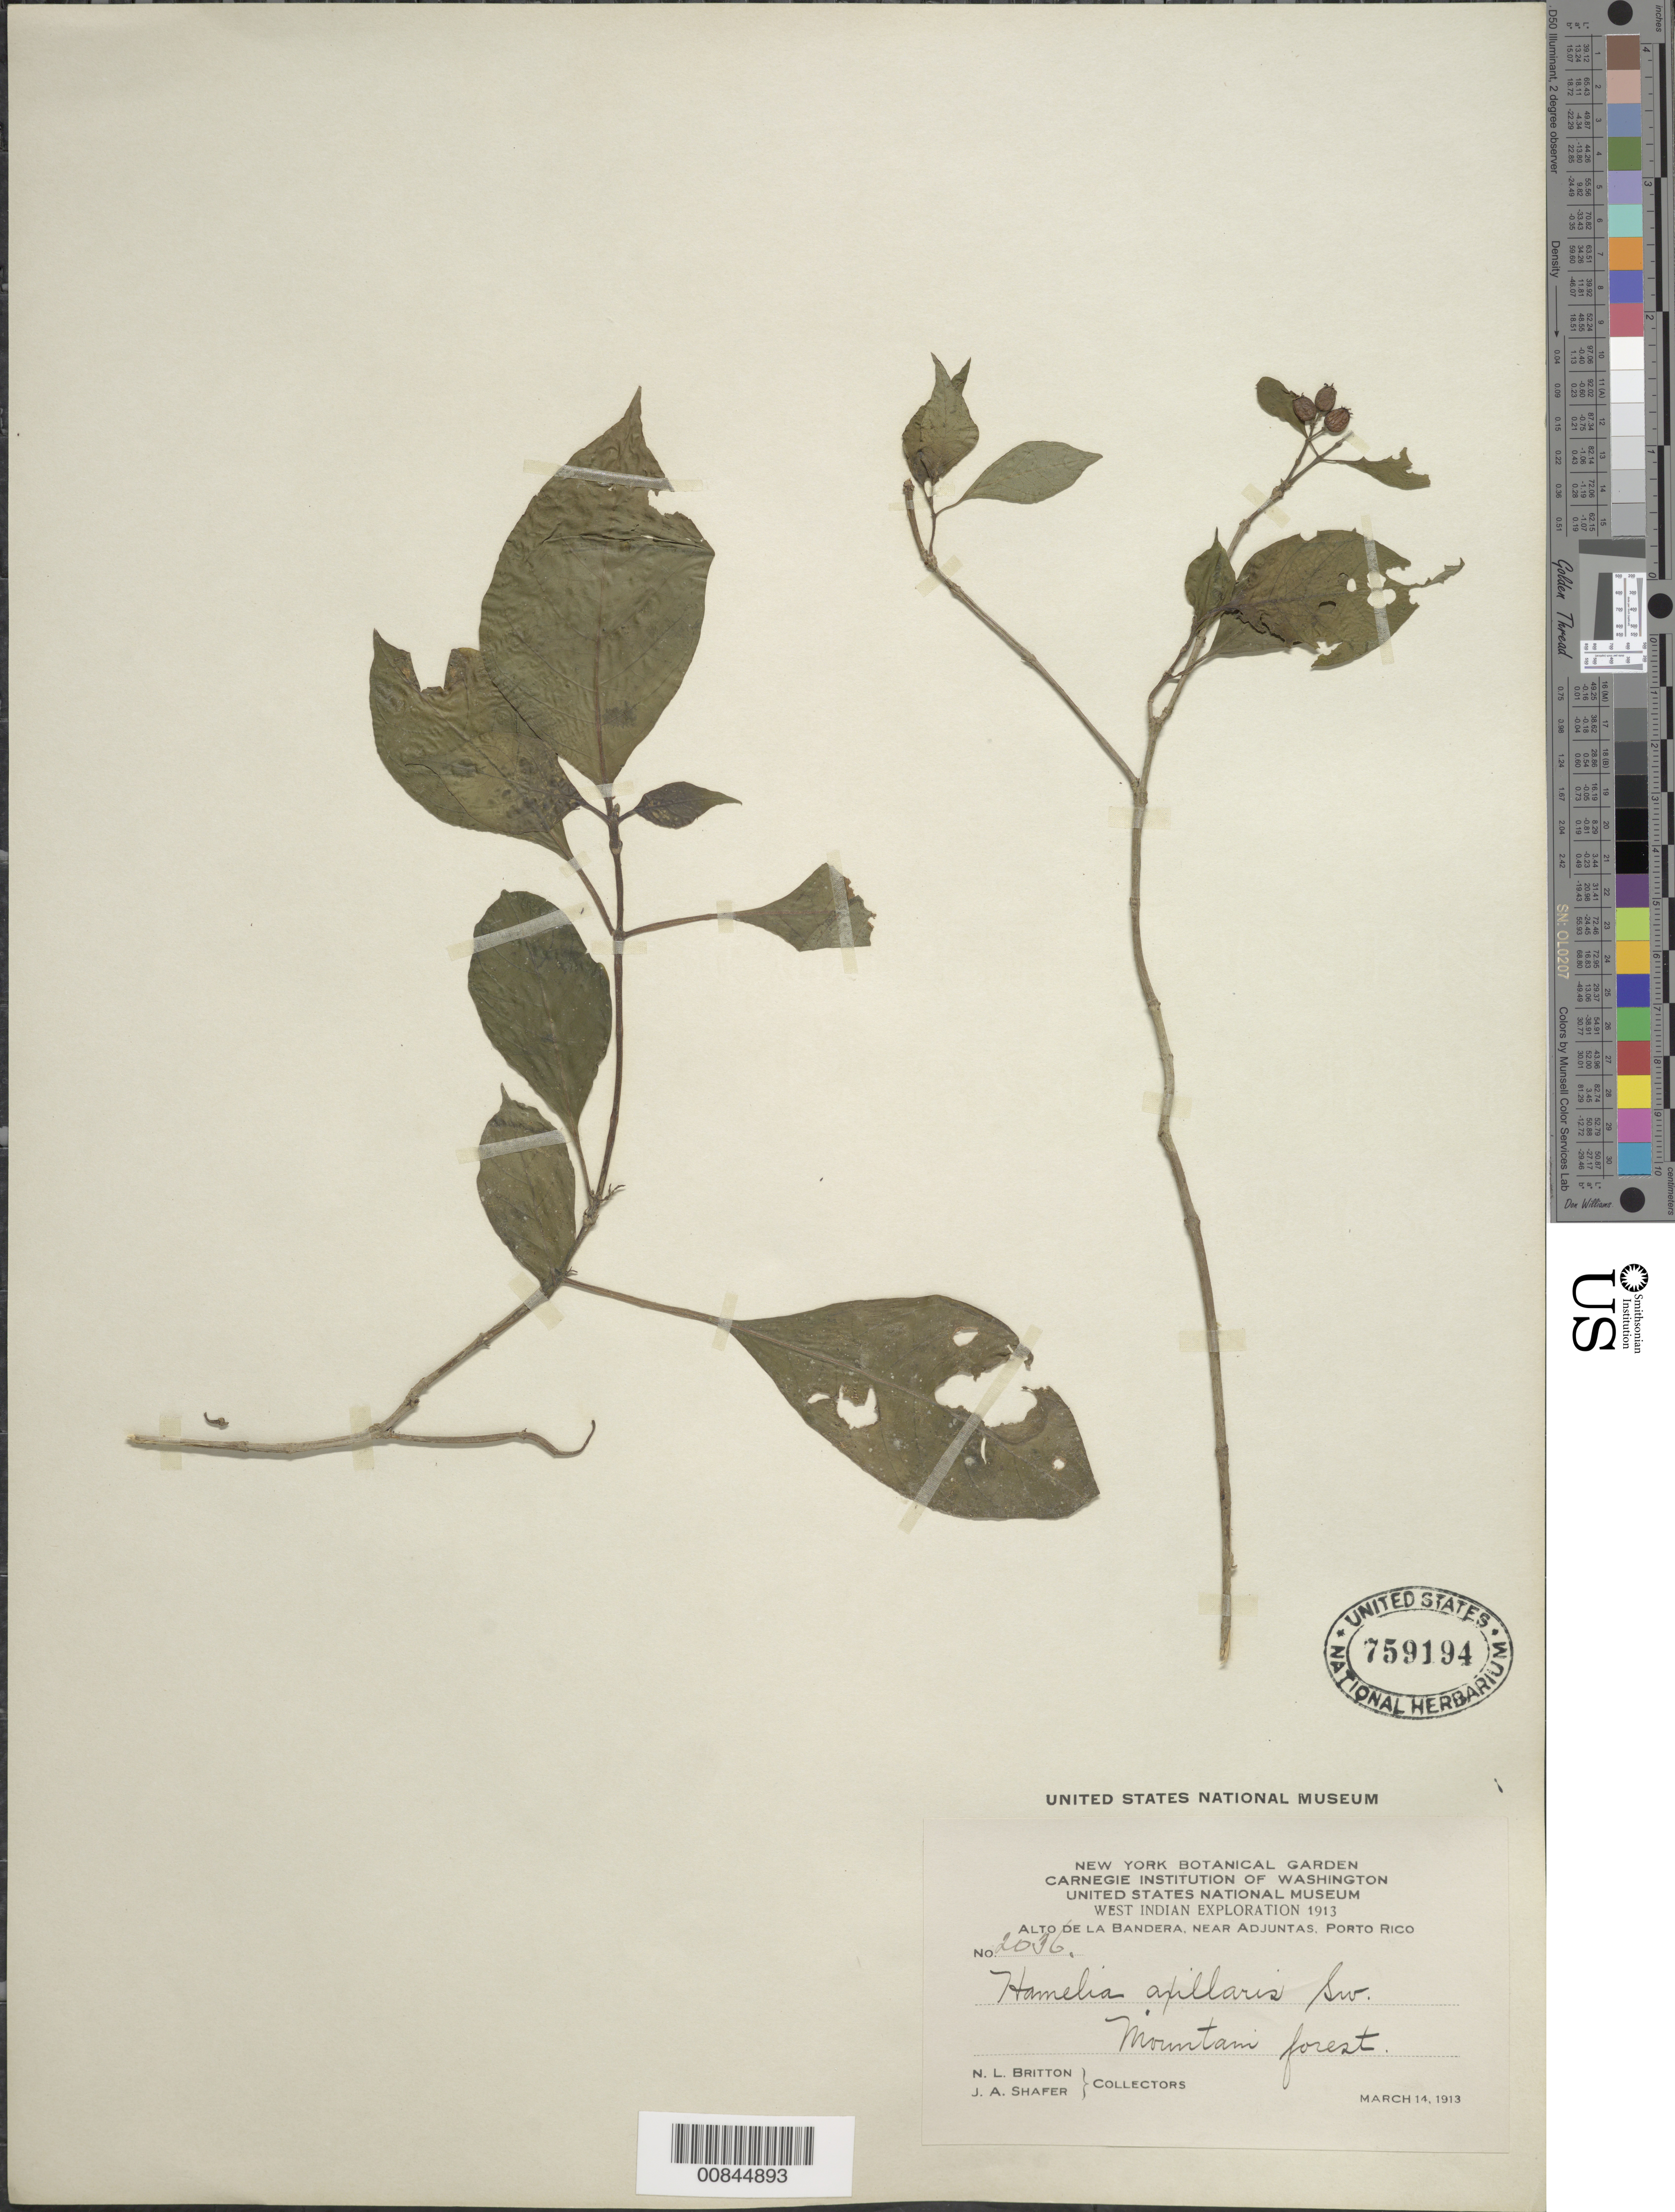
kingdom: Plantae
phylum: Tracheophyta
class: Magnoliopsida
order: Gentianales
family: Rubiaceae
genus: Hamelia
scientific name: Hamelia axillaris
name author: Sw.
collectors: N. Britton & J. A. Shafer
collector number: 2036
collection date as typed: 14 Mar 1913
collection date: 1913-03-14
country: Puerto Rico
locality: Alto de la Bandera, near Adjuntas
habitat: Mountain forest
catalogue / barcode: US 759194